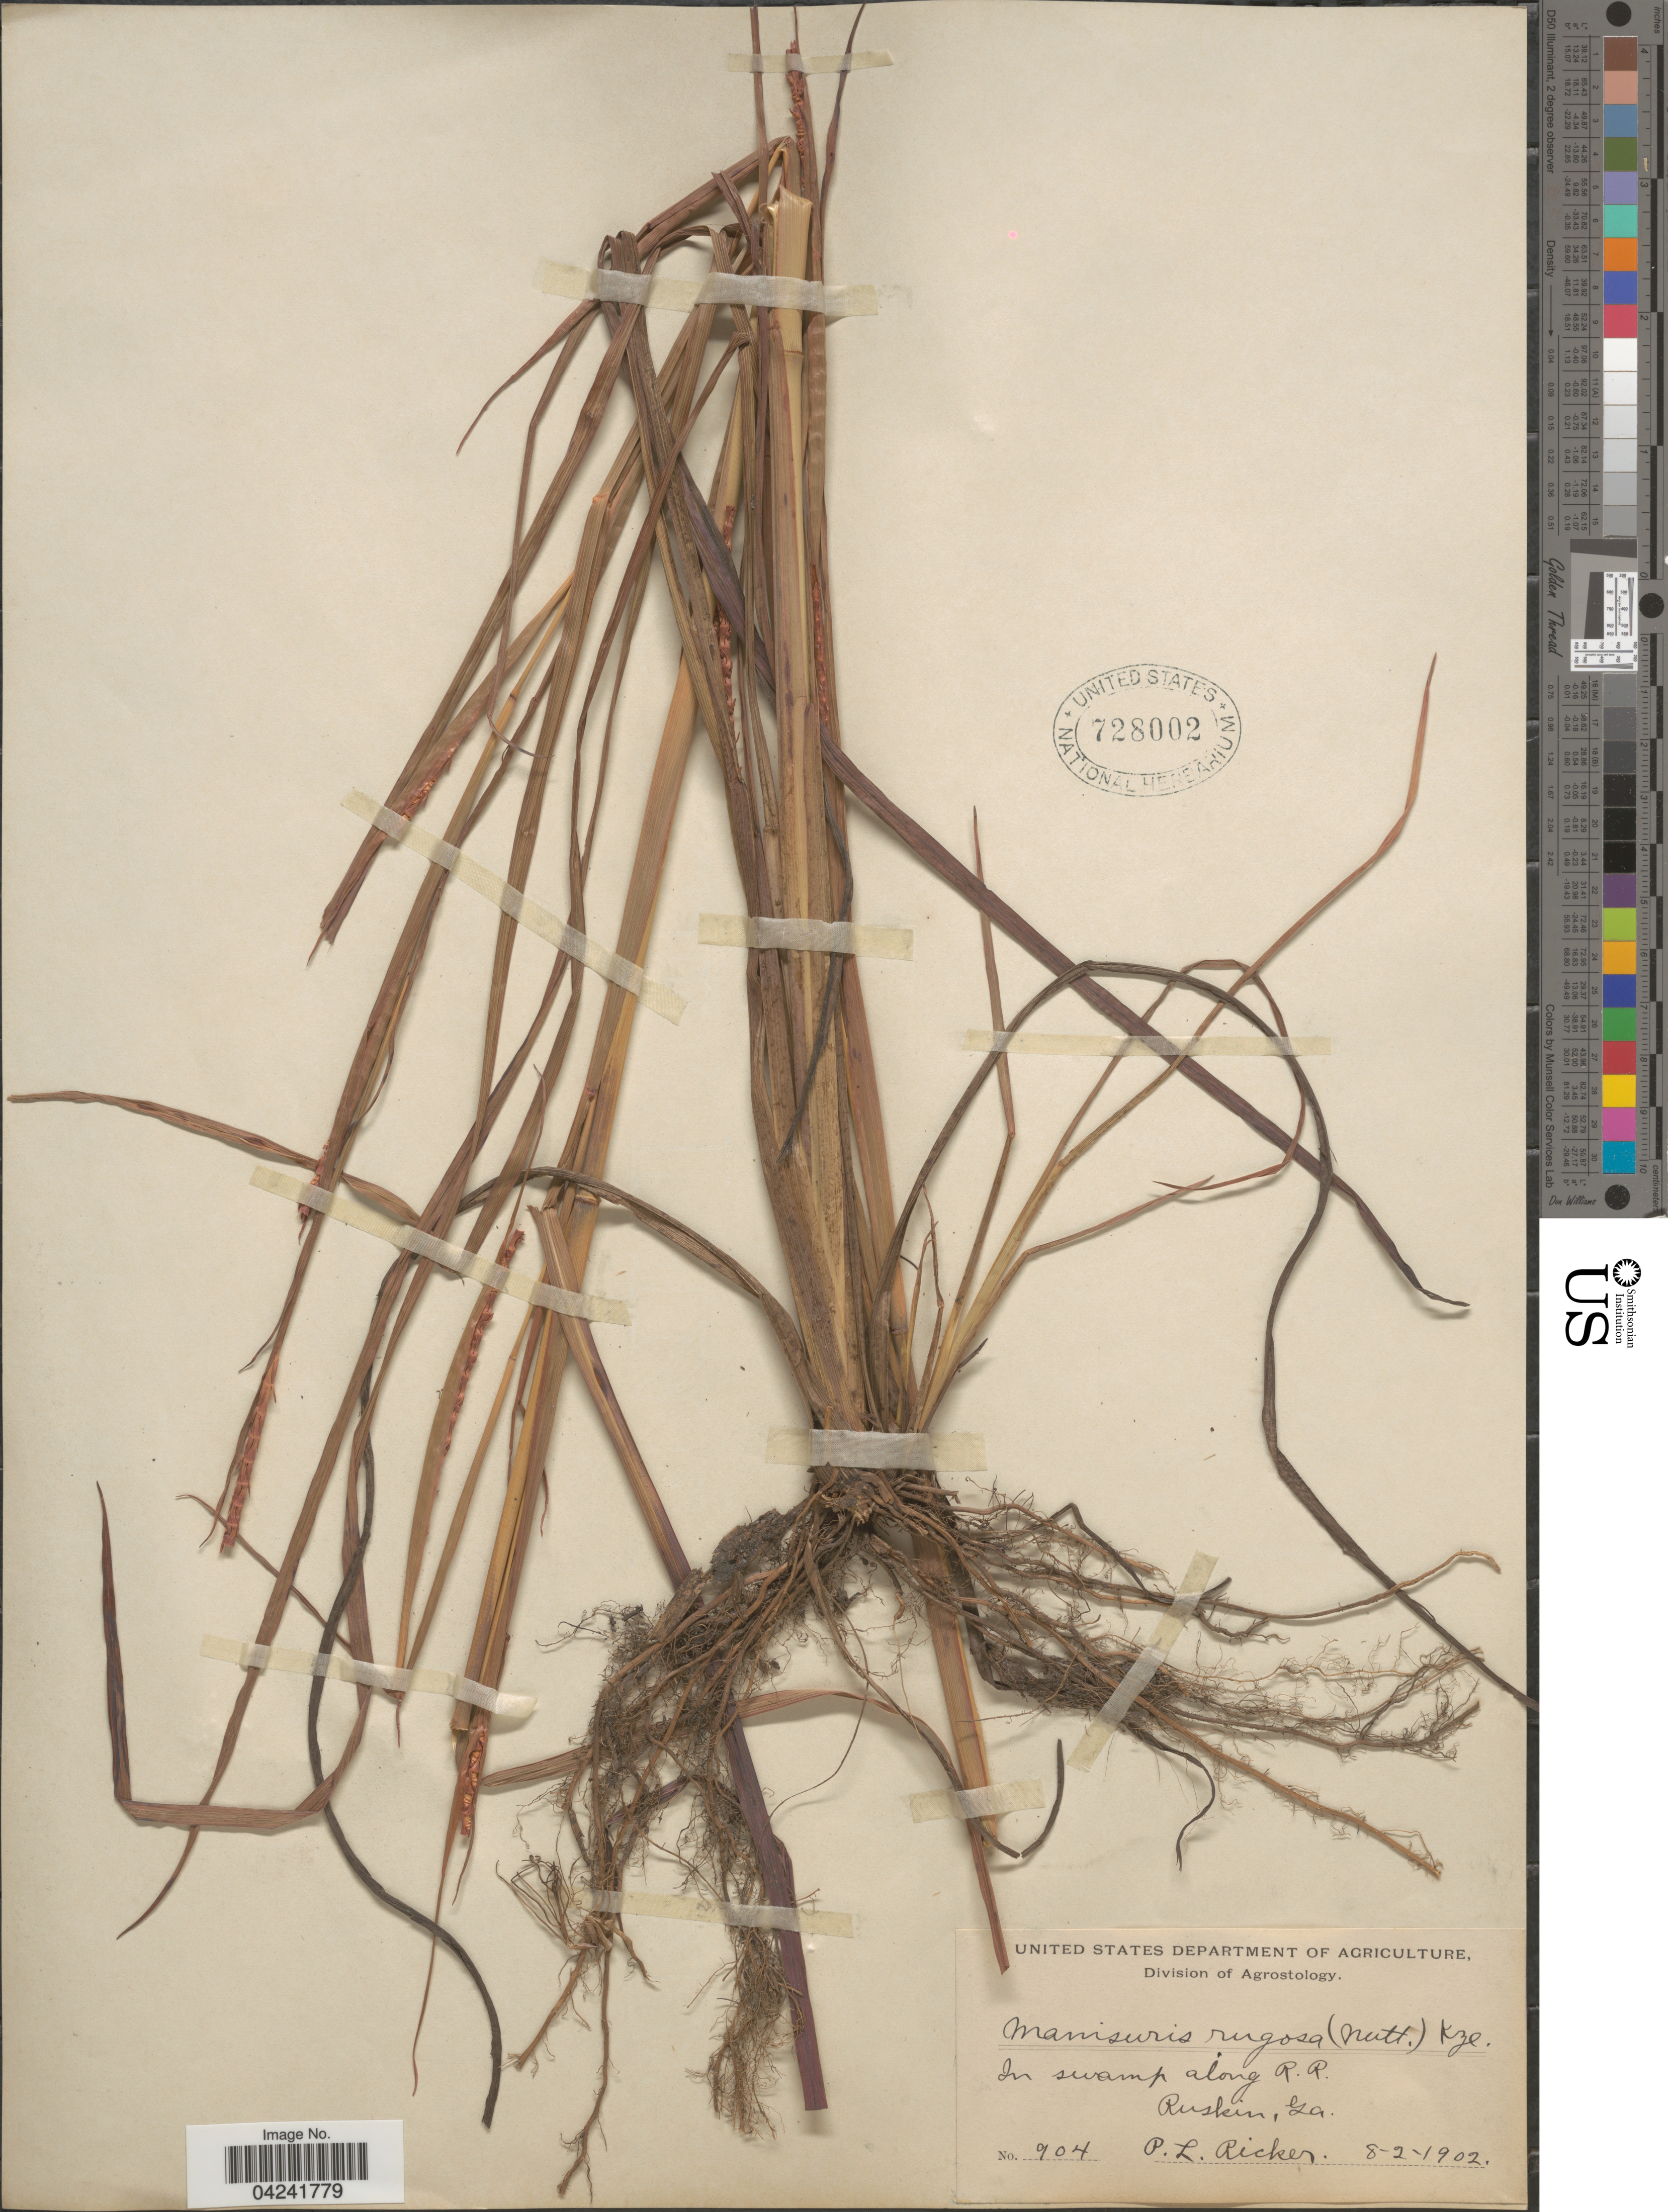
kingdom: Plantae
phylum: Tracheophyta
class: Liliopsida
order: Poales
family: Poaceae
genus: Mnesithea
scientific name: Mnesithea rugosa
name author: (Nutt.) de Koning & Sosef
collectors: P. Ricker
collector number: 904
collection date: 1902-08-02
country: United States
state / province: Georgia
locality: In swamp along R.R. Ruskin.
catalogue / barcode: US 728002